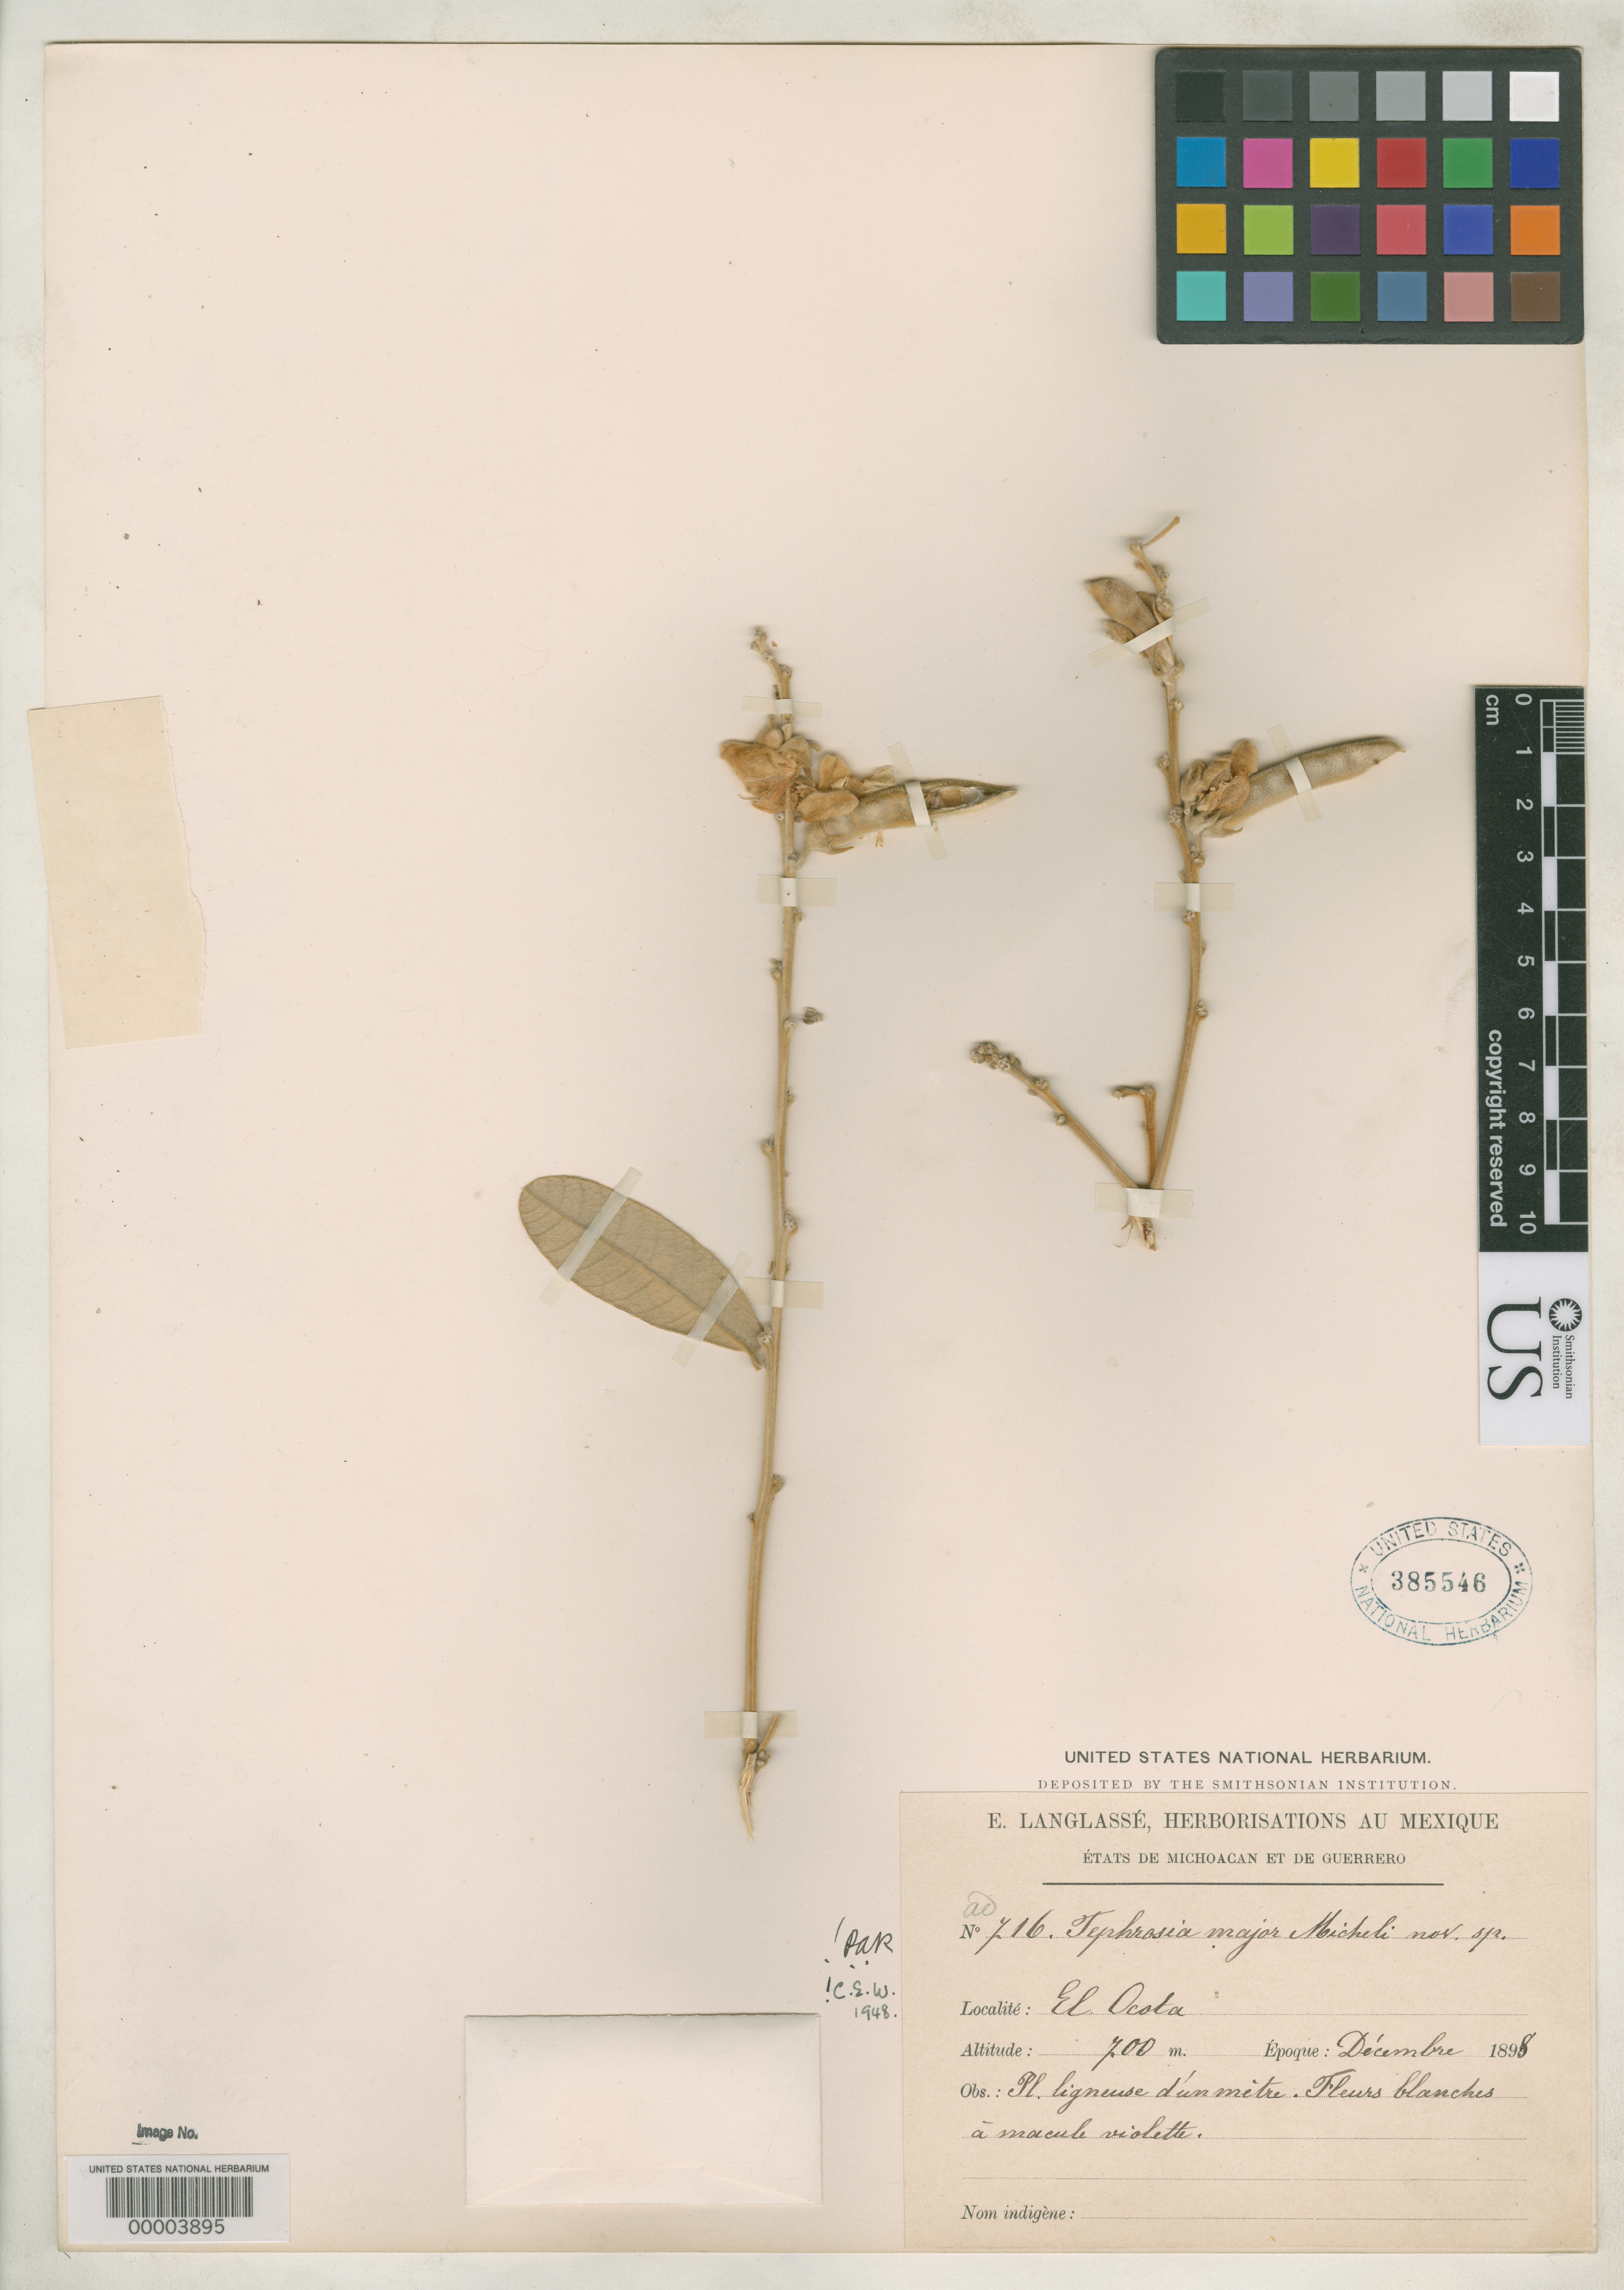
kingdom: Plantae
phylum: Tracheophyta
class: Magnoliopsida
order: Fabales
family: Fabaceae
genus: Tephrosia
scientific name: Tephrosia major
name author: Micheli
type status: Isotype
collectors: E. Langlassé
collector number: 716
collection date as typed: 15 Dec 1898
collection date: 1898-12-15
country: Mexico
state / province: Guerrero / Michoacán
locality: El Ocote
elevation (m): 700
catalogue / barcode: US 385546